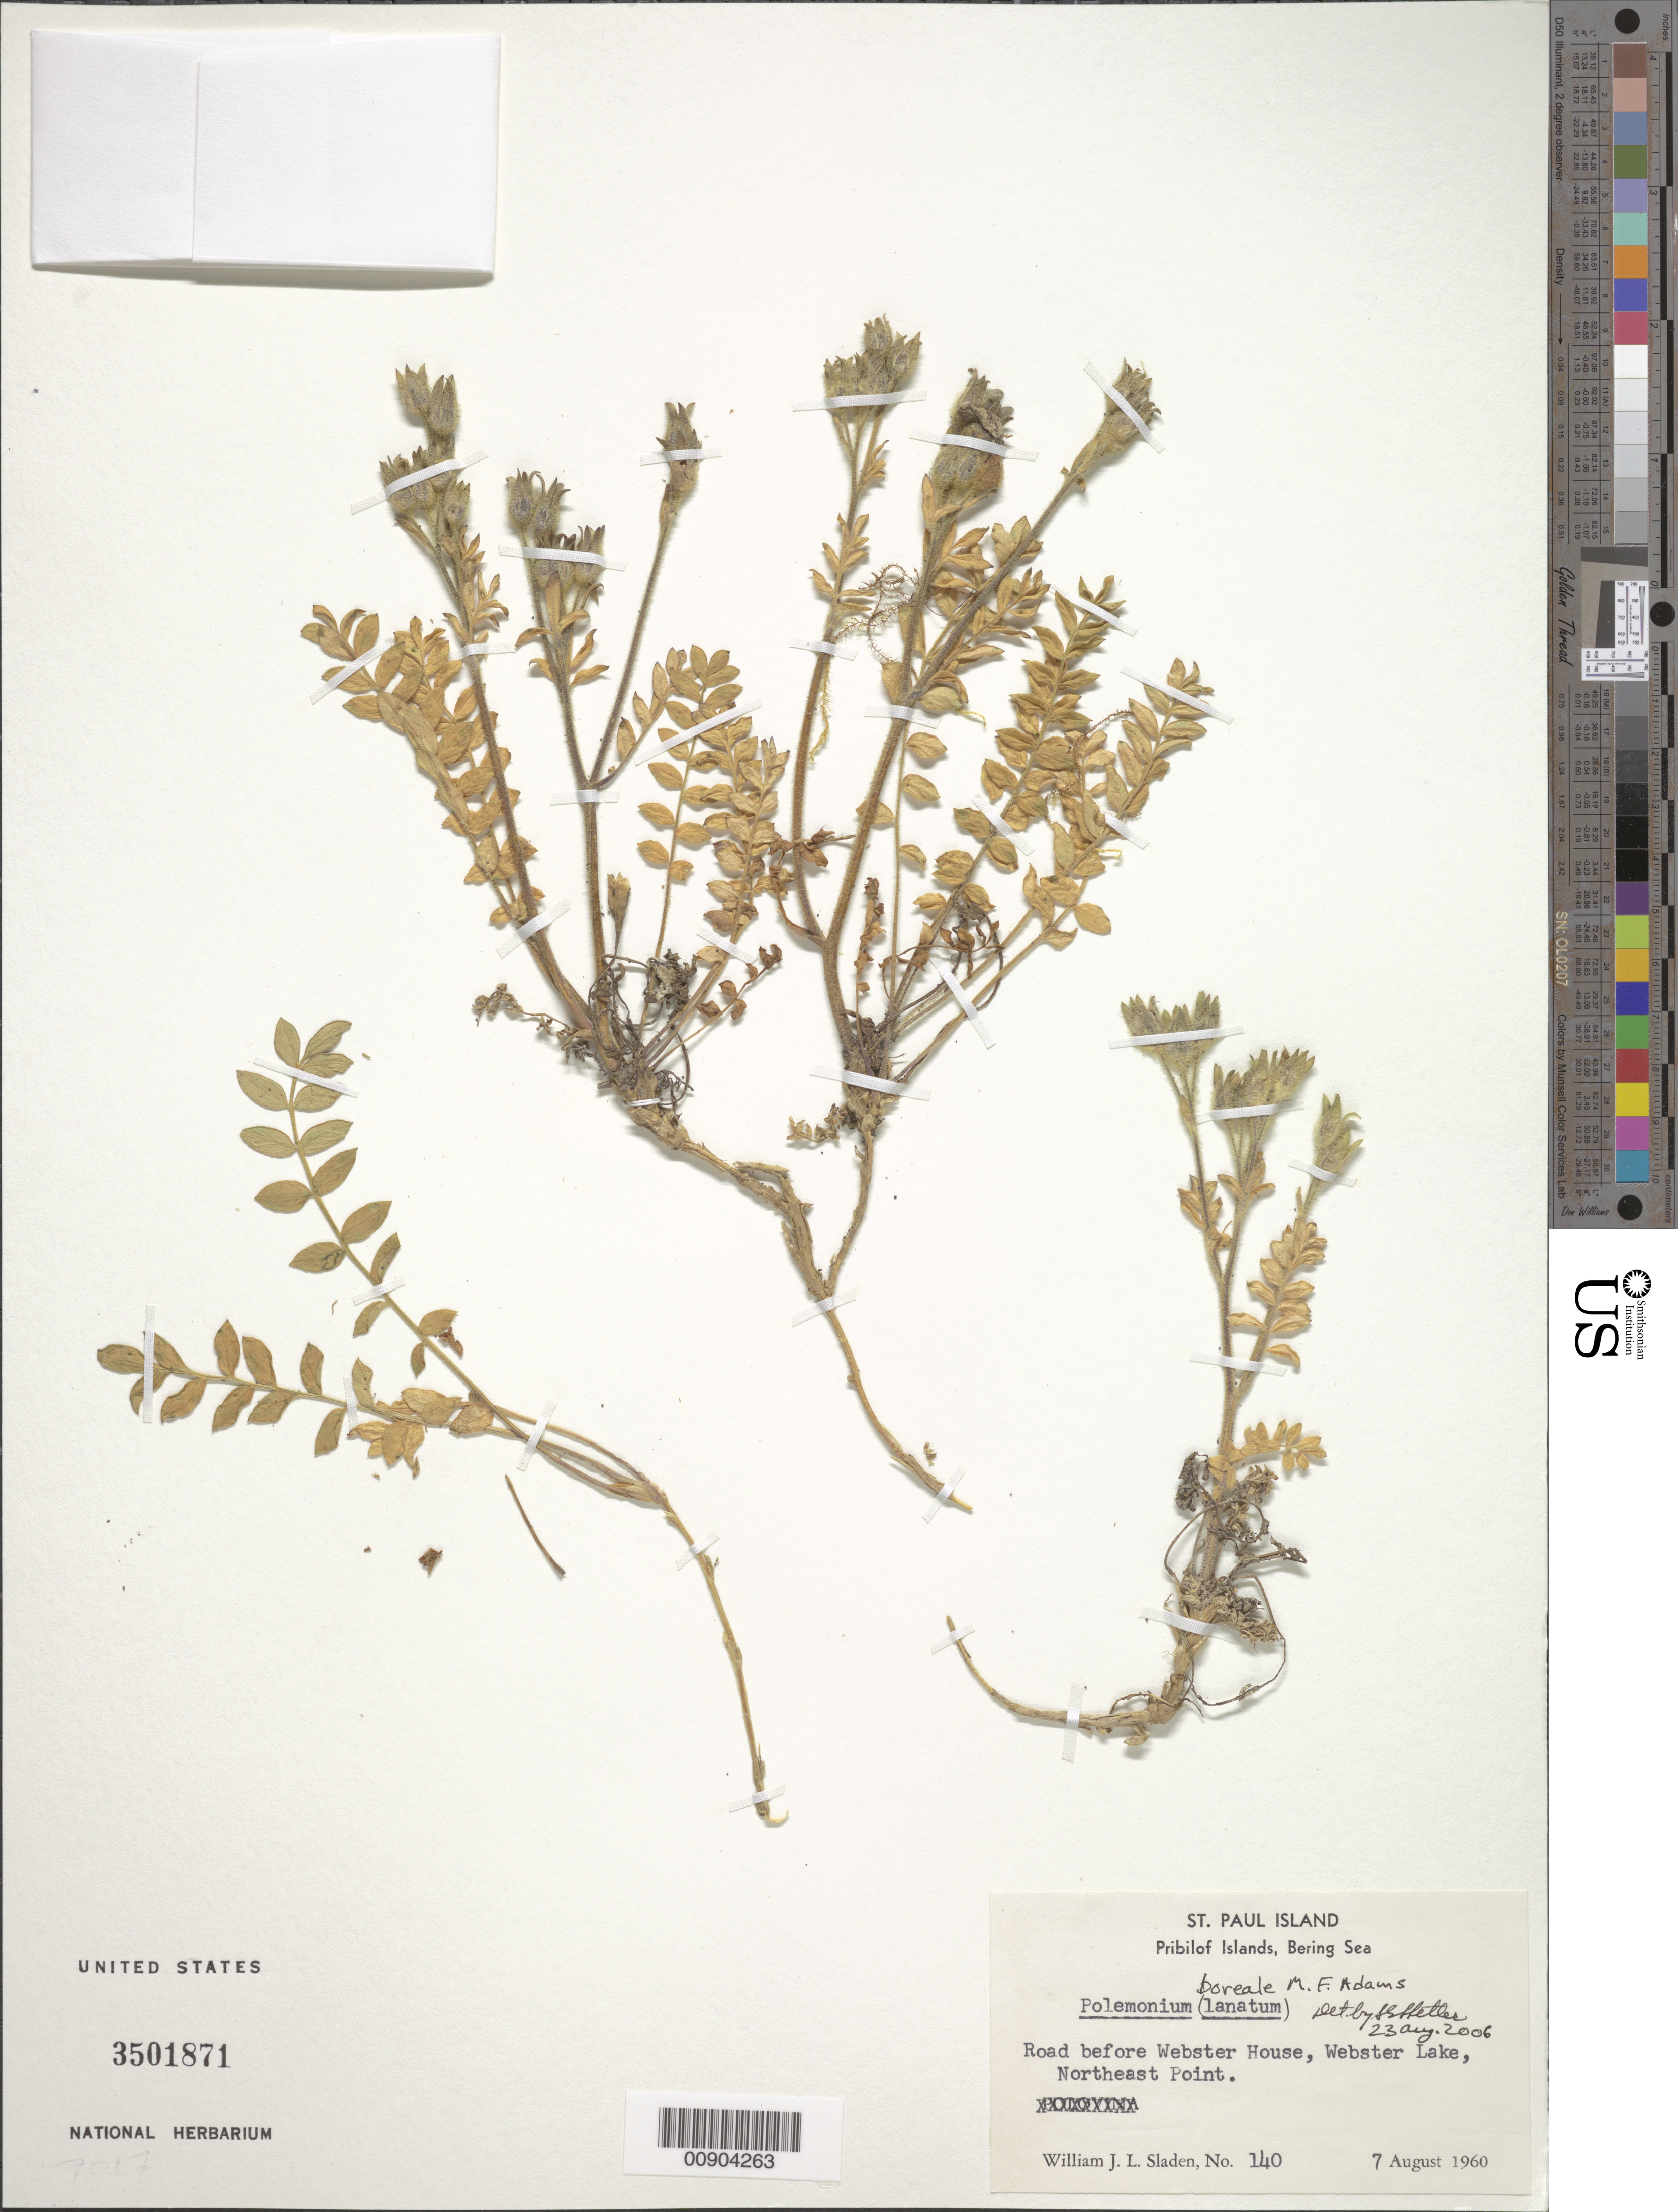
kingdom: Plantae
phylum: Tracheophyta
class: Magnoliopsida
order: Ericales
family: Polemoniaceae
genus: Polemonium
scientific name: Polemonium boreale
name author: Adams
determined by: Shetler, Stanwyn G., (US), NMNH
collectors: W. Sladen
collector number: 140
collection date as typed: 07 Aug 1960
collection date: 1960-08-07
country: United States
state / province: Alaska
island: St. Paul Island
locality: St. Paul Island. Road before Webster House, Webster Lake, Northeast Point., Bering Sea, Pribilof Islands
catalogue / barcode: US 3501871